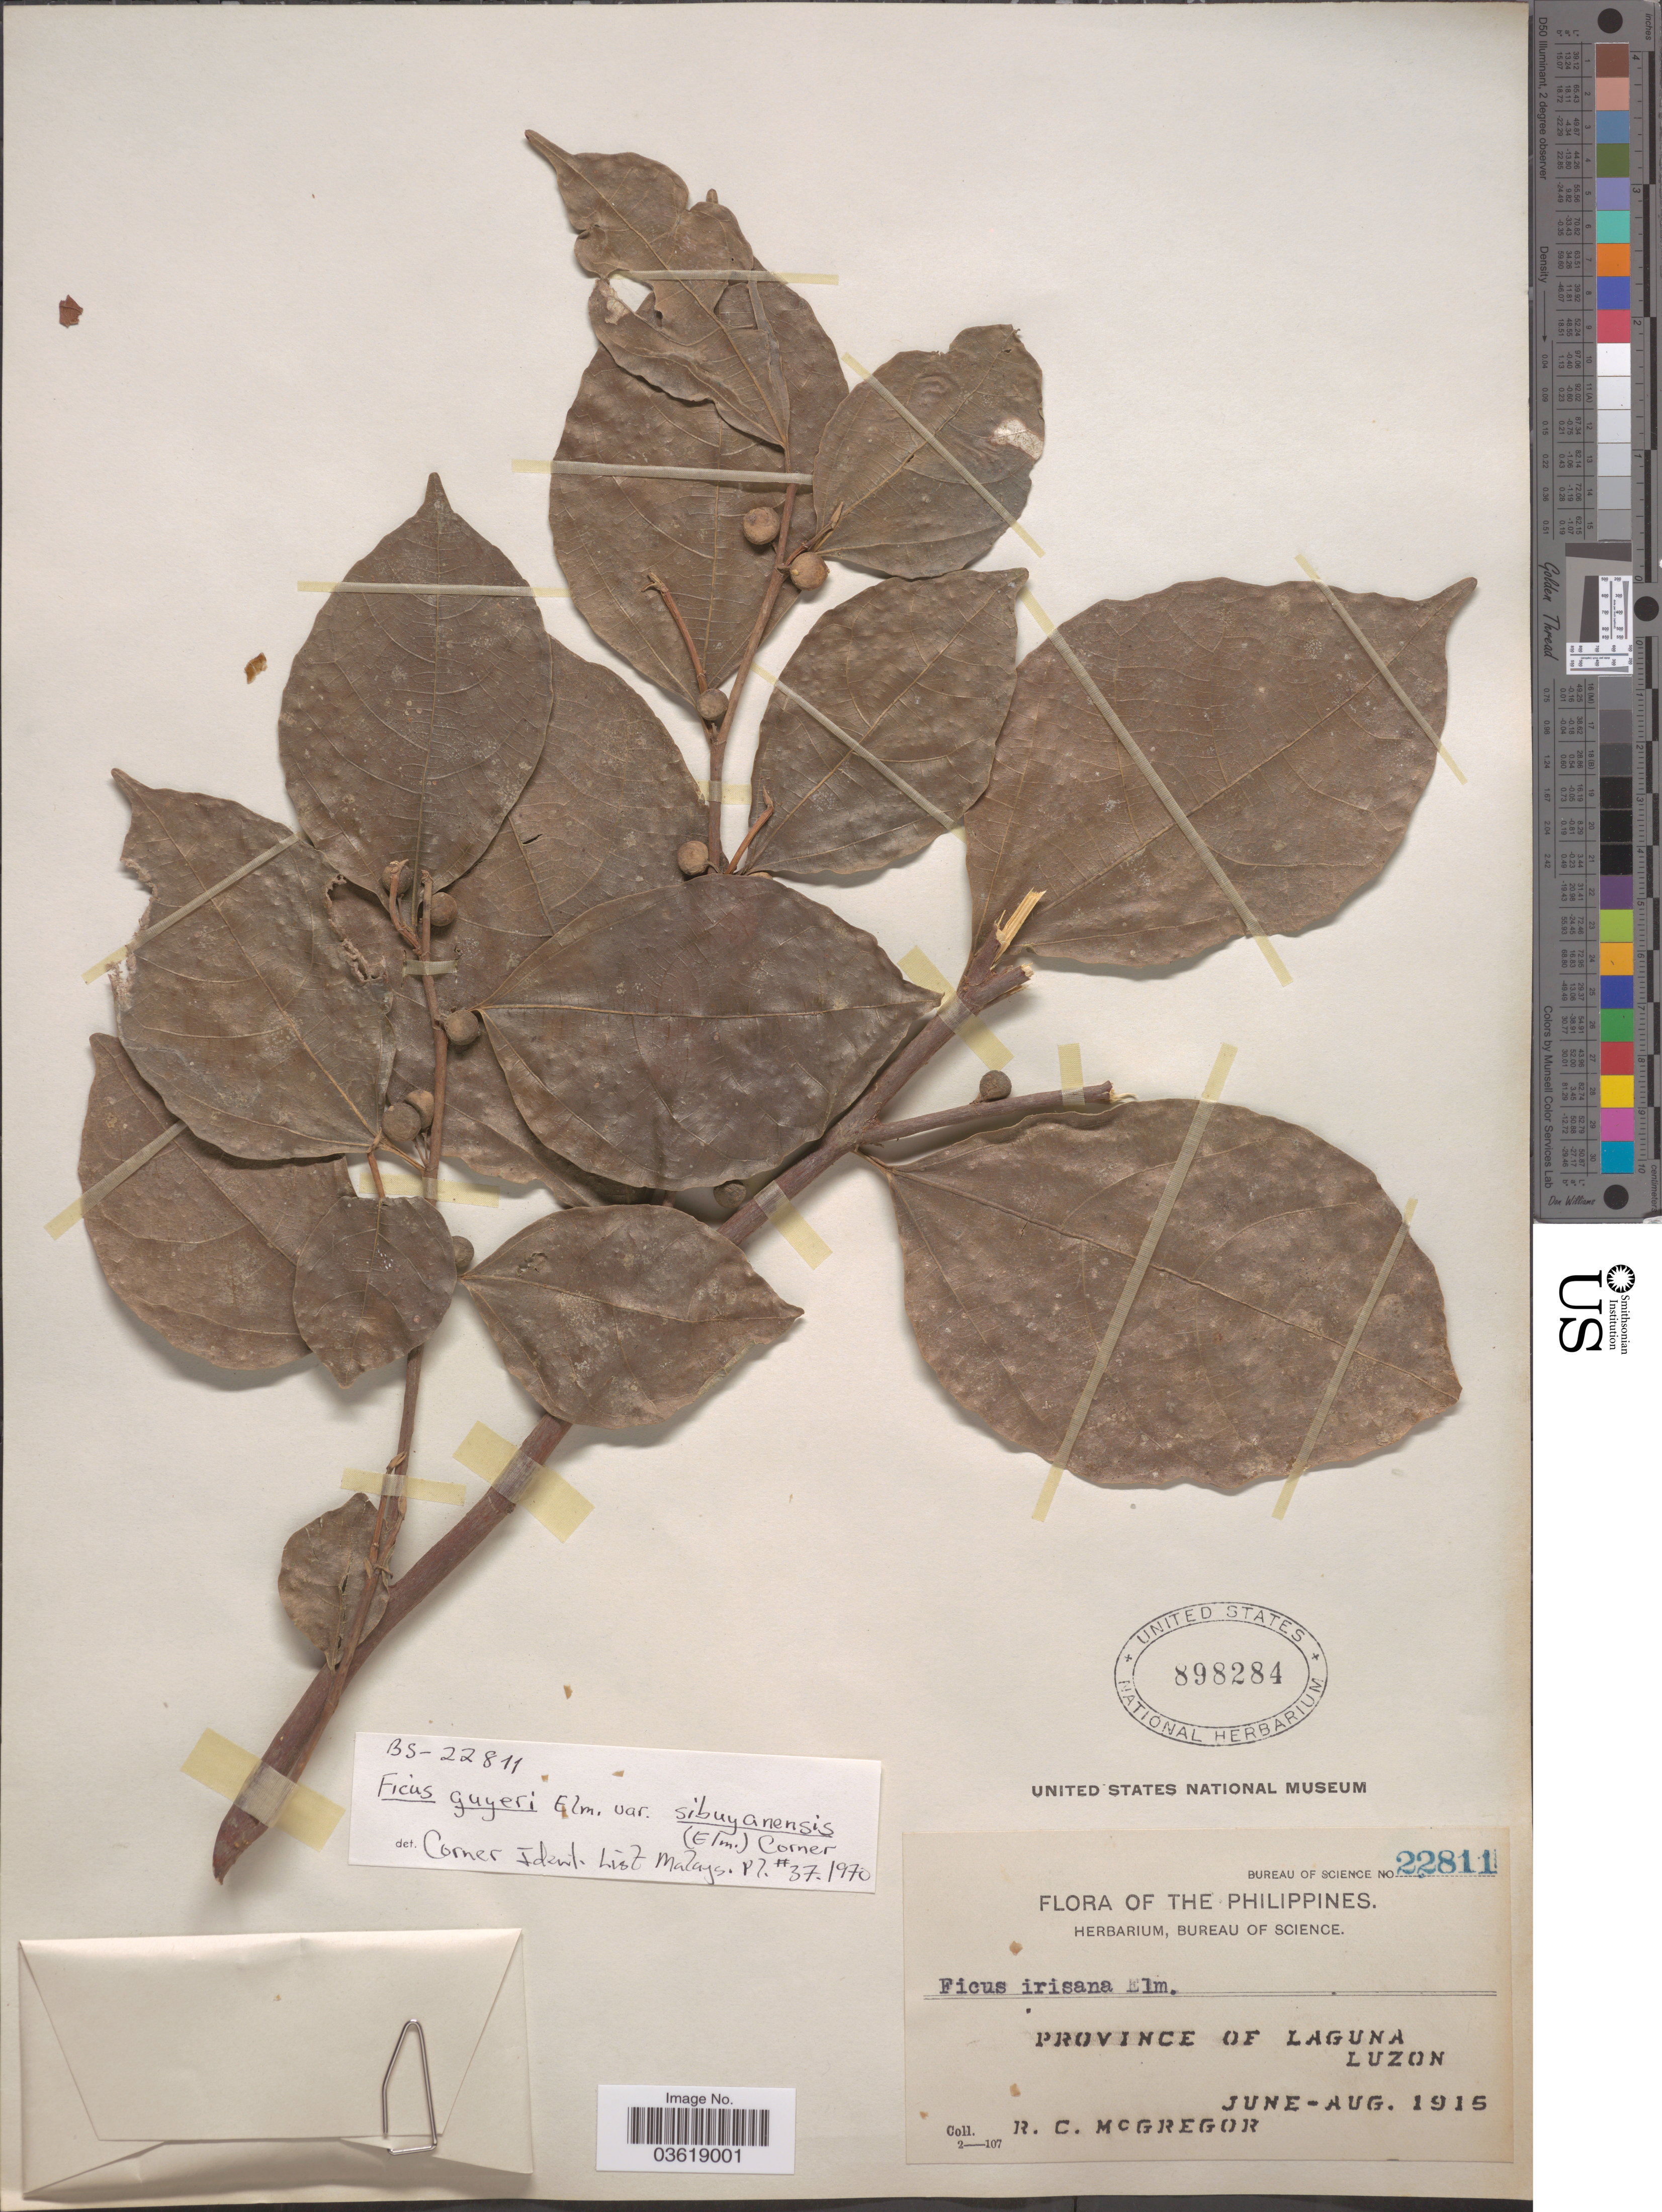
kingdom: Plantae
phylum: Tracheophyta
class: Magnoliopsida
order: Rosales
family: Moraceae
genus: Ficus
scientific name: Ficus guyeri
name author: Elmer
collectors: R. C. McGregor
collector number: Bureau of Science 22811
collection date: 1915-06/1915-08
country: Philippines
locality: Province of Laguna. Luzon.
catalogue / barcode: US 898284